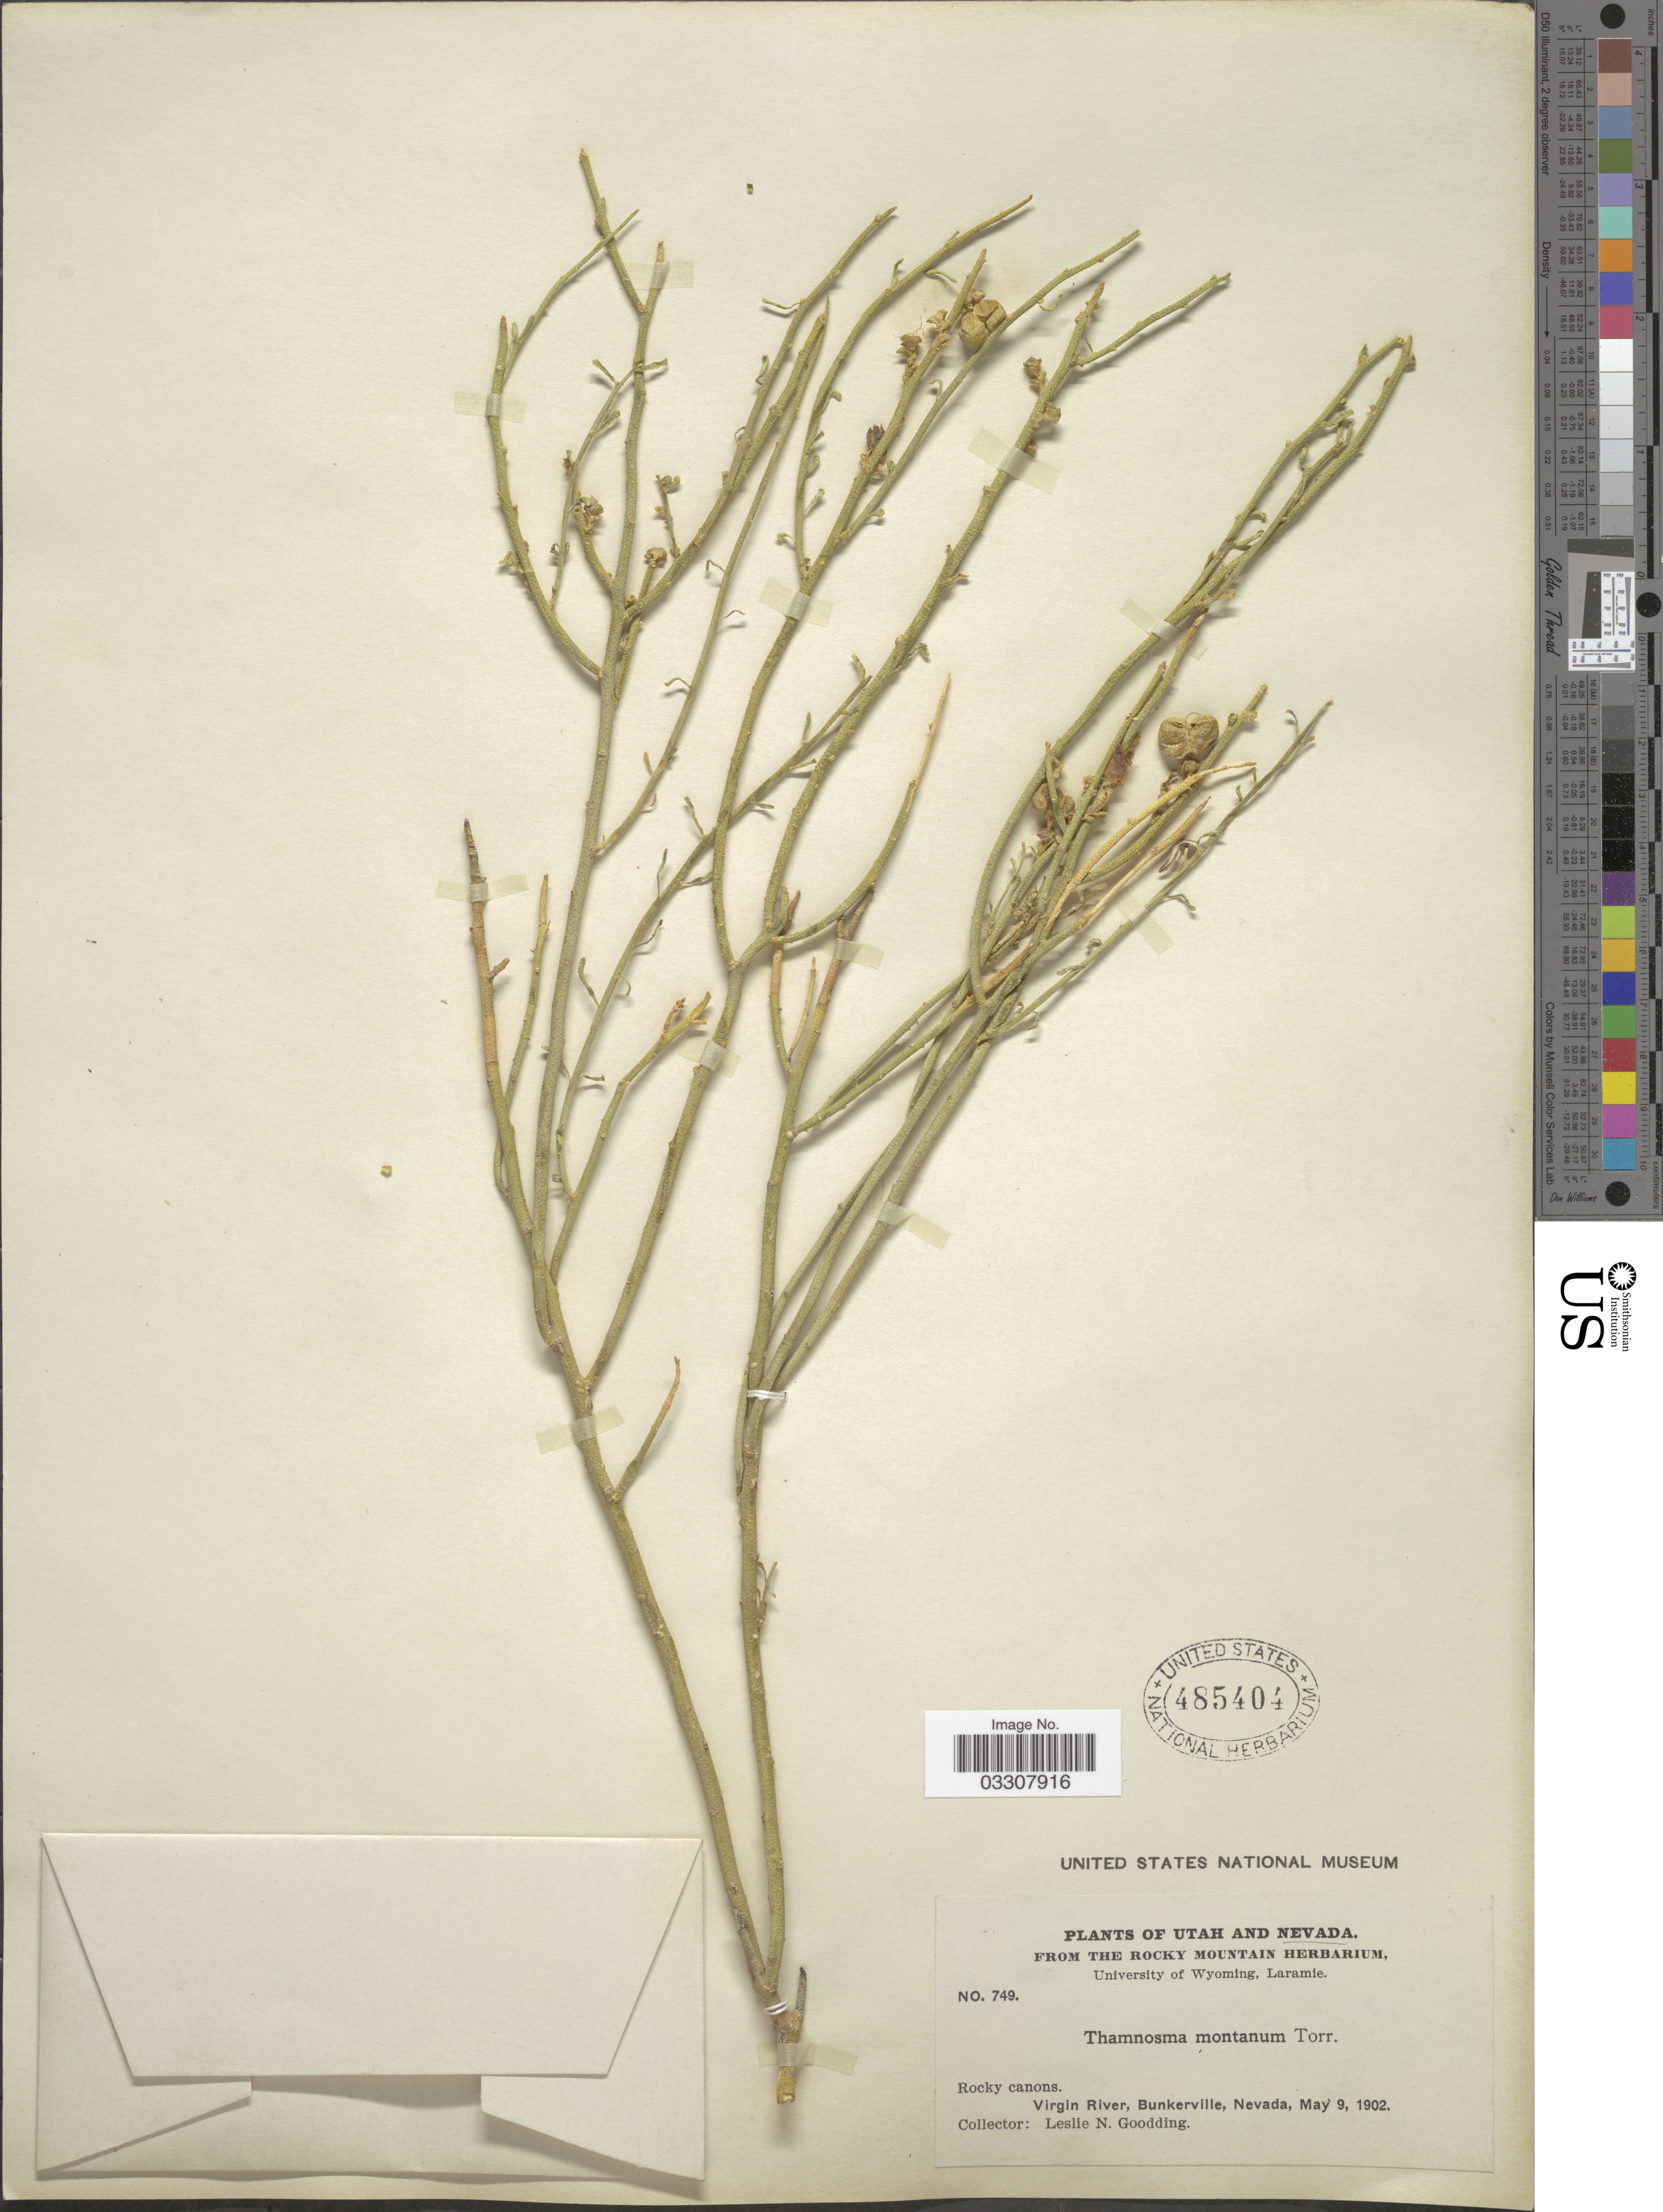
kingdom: Plantae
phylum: Tracheophyta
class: Magnoliopsida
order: Sapindales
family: Rutaceae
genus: Thamnosma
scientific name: Thamnosma montana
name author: Torr. & Frém.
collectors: L. N. Goodding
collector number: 749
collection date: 1902-05-09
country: United States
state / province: Nevada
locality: Virgin River, Bunkerville.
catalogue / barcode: US 485404